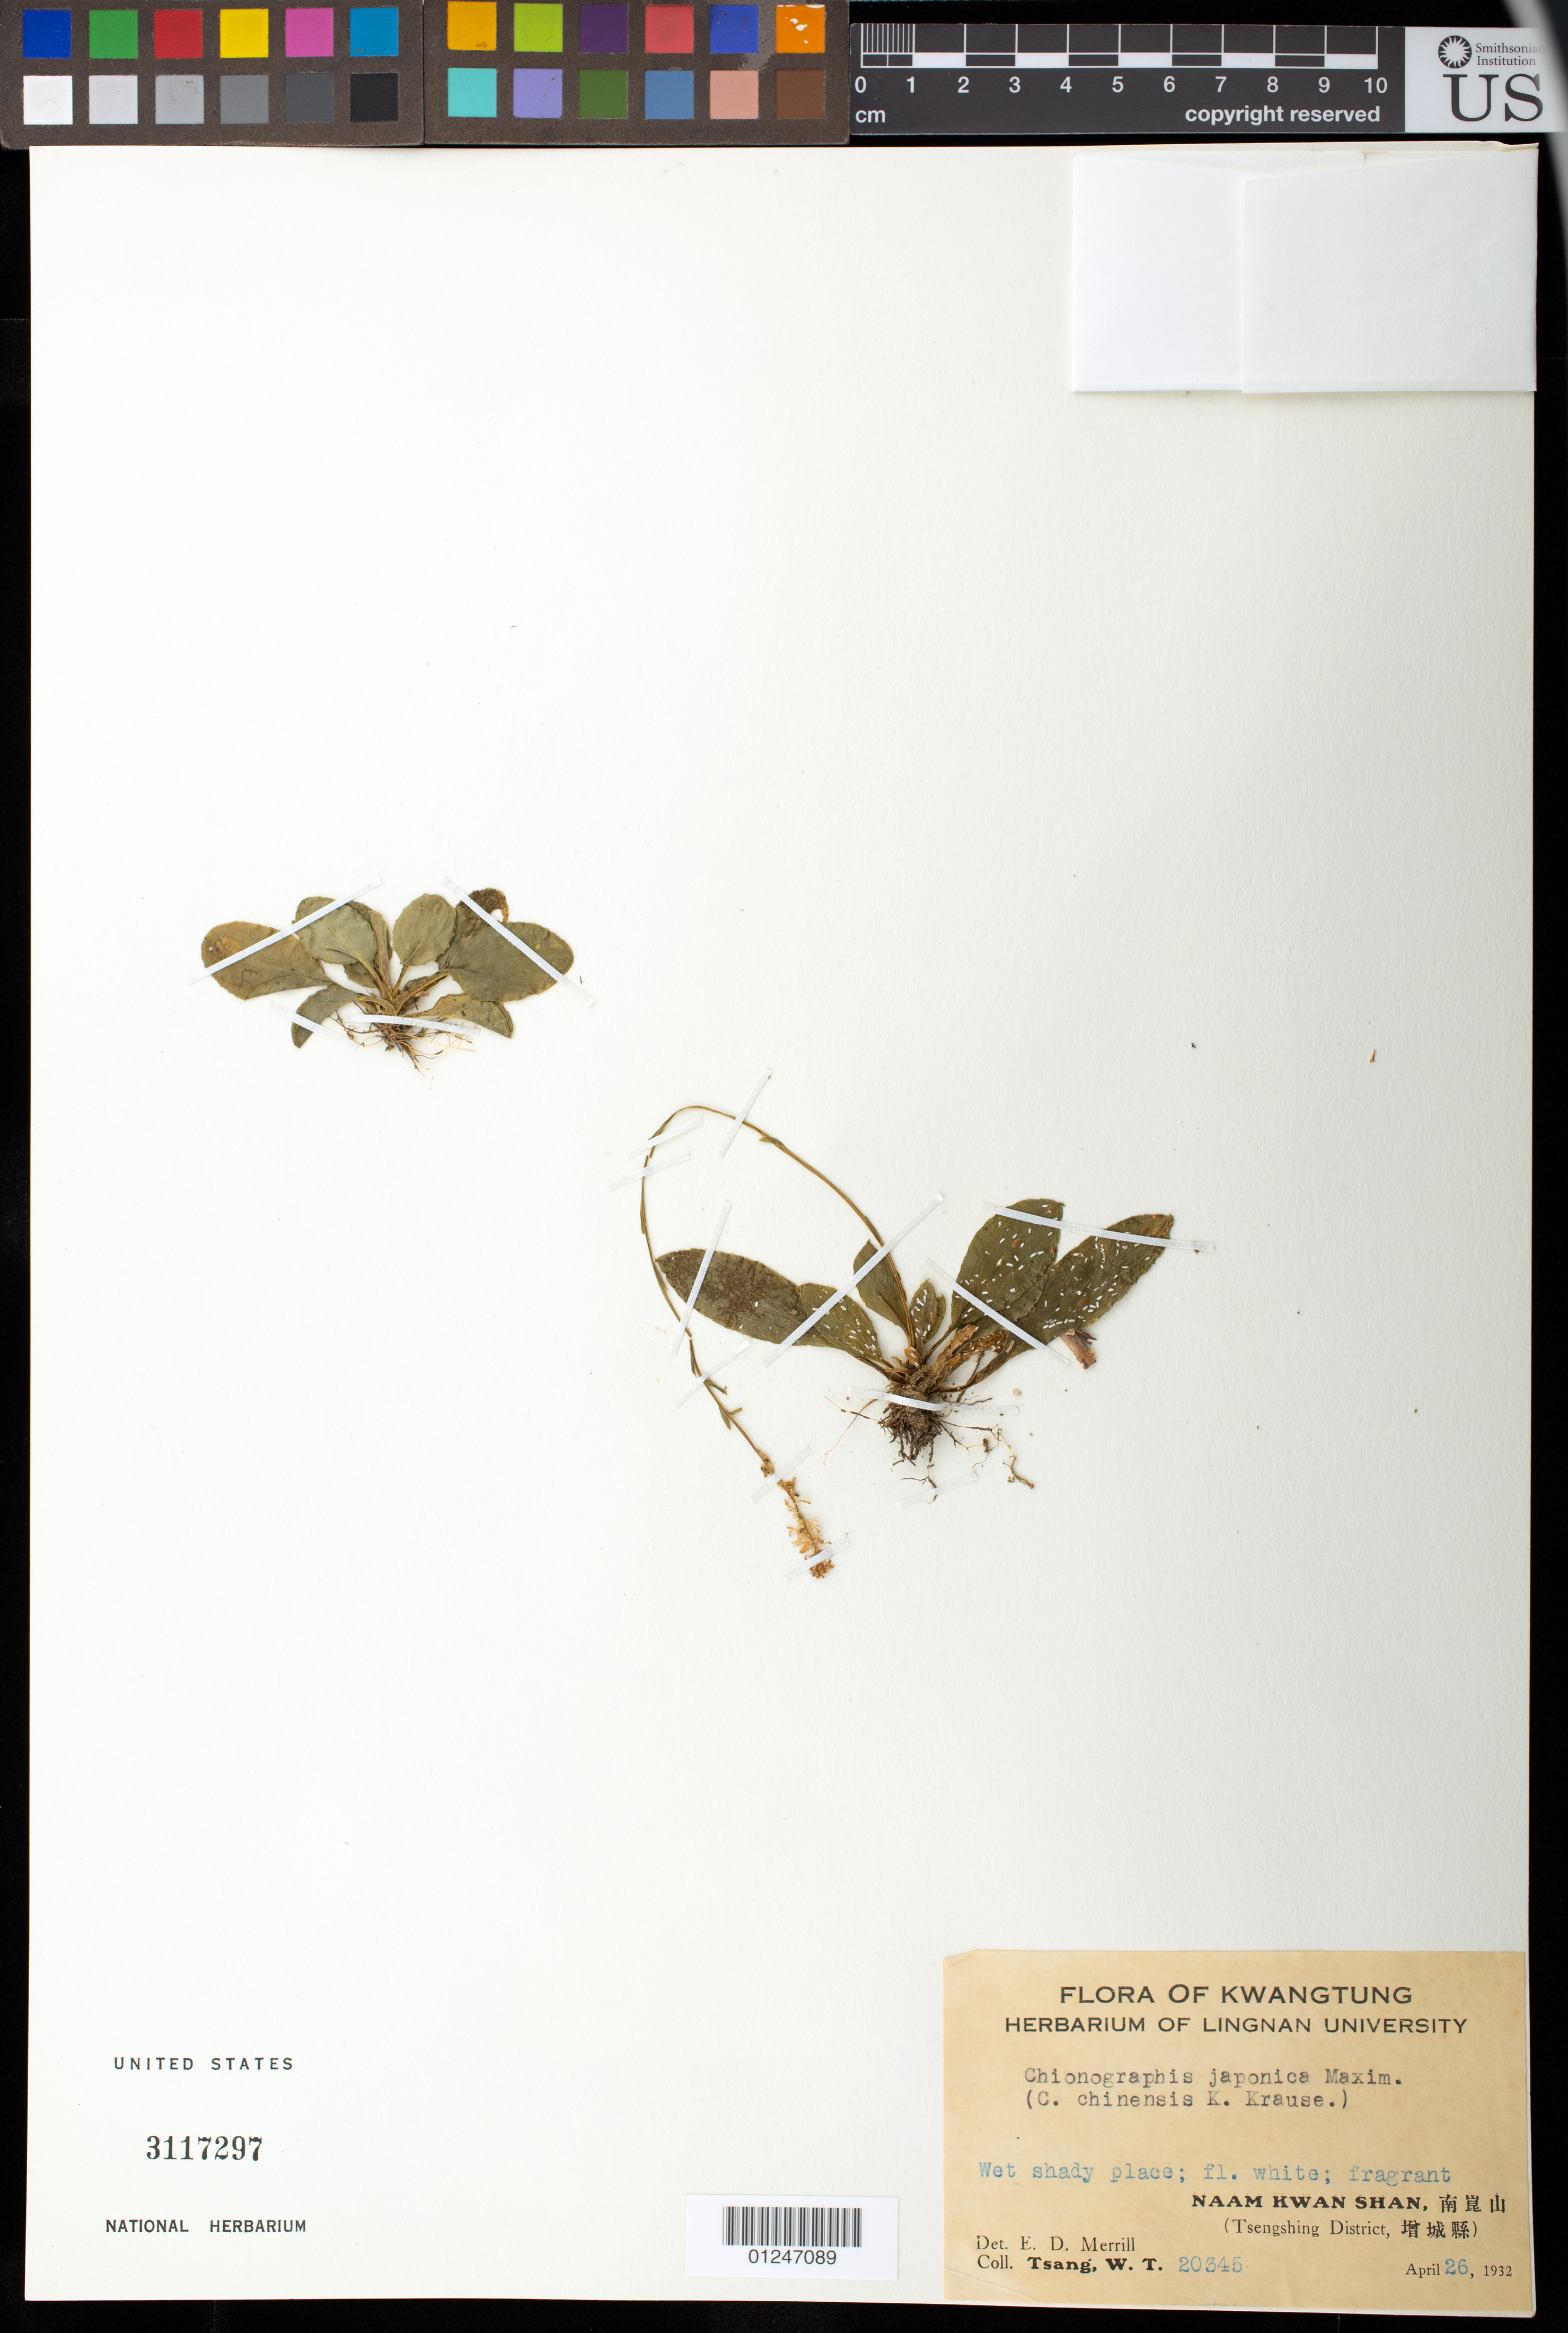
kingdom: Plantae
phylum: Tracheophyta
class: Liliopsida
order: Liliales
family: Melanthiaceae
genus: Chionographis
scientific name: Chionographis japonica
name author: Maxim.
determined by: Merrill, Elmer D.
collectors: W. T. Tsang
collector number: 20345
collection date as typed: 26 Apr 1932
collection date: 1932-04-26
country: China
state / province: Guangdong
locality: Naam Kwan Shan.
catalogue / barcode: US 3117297